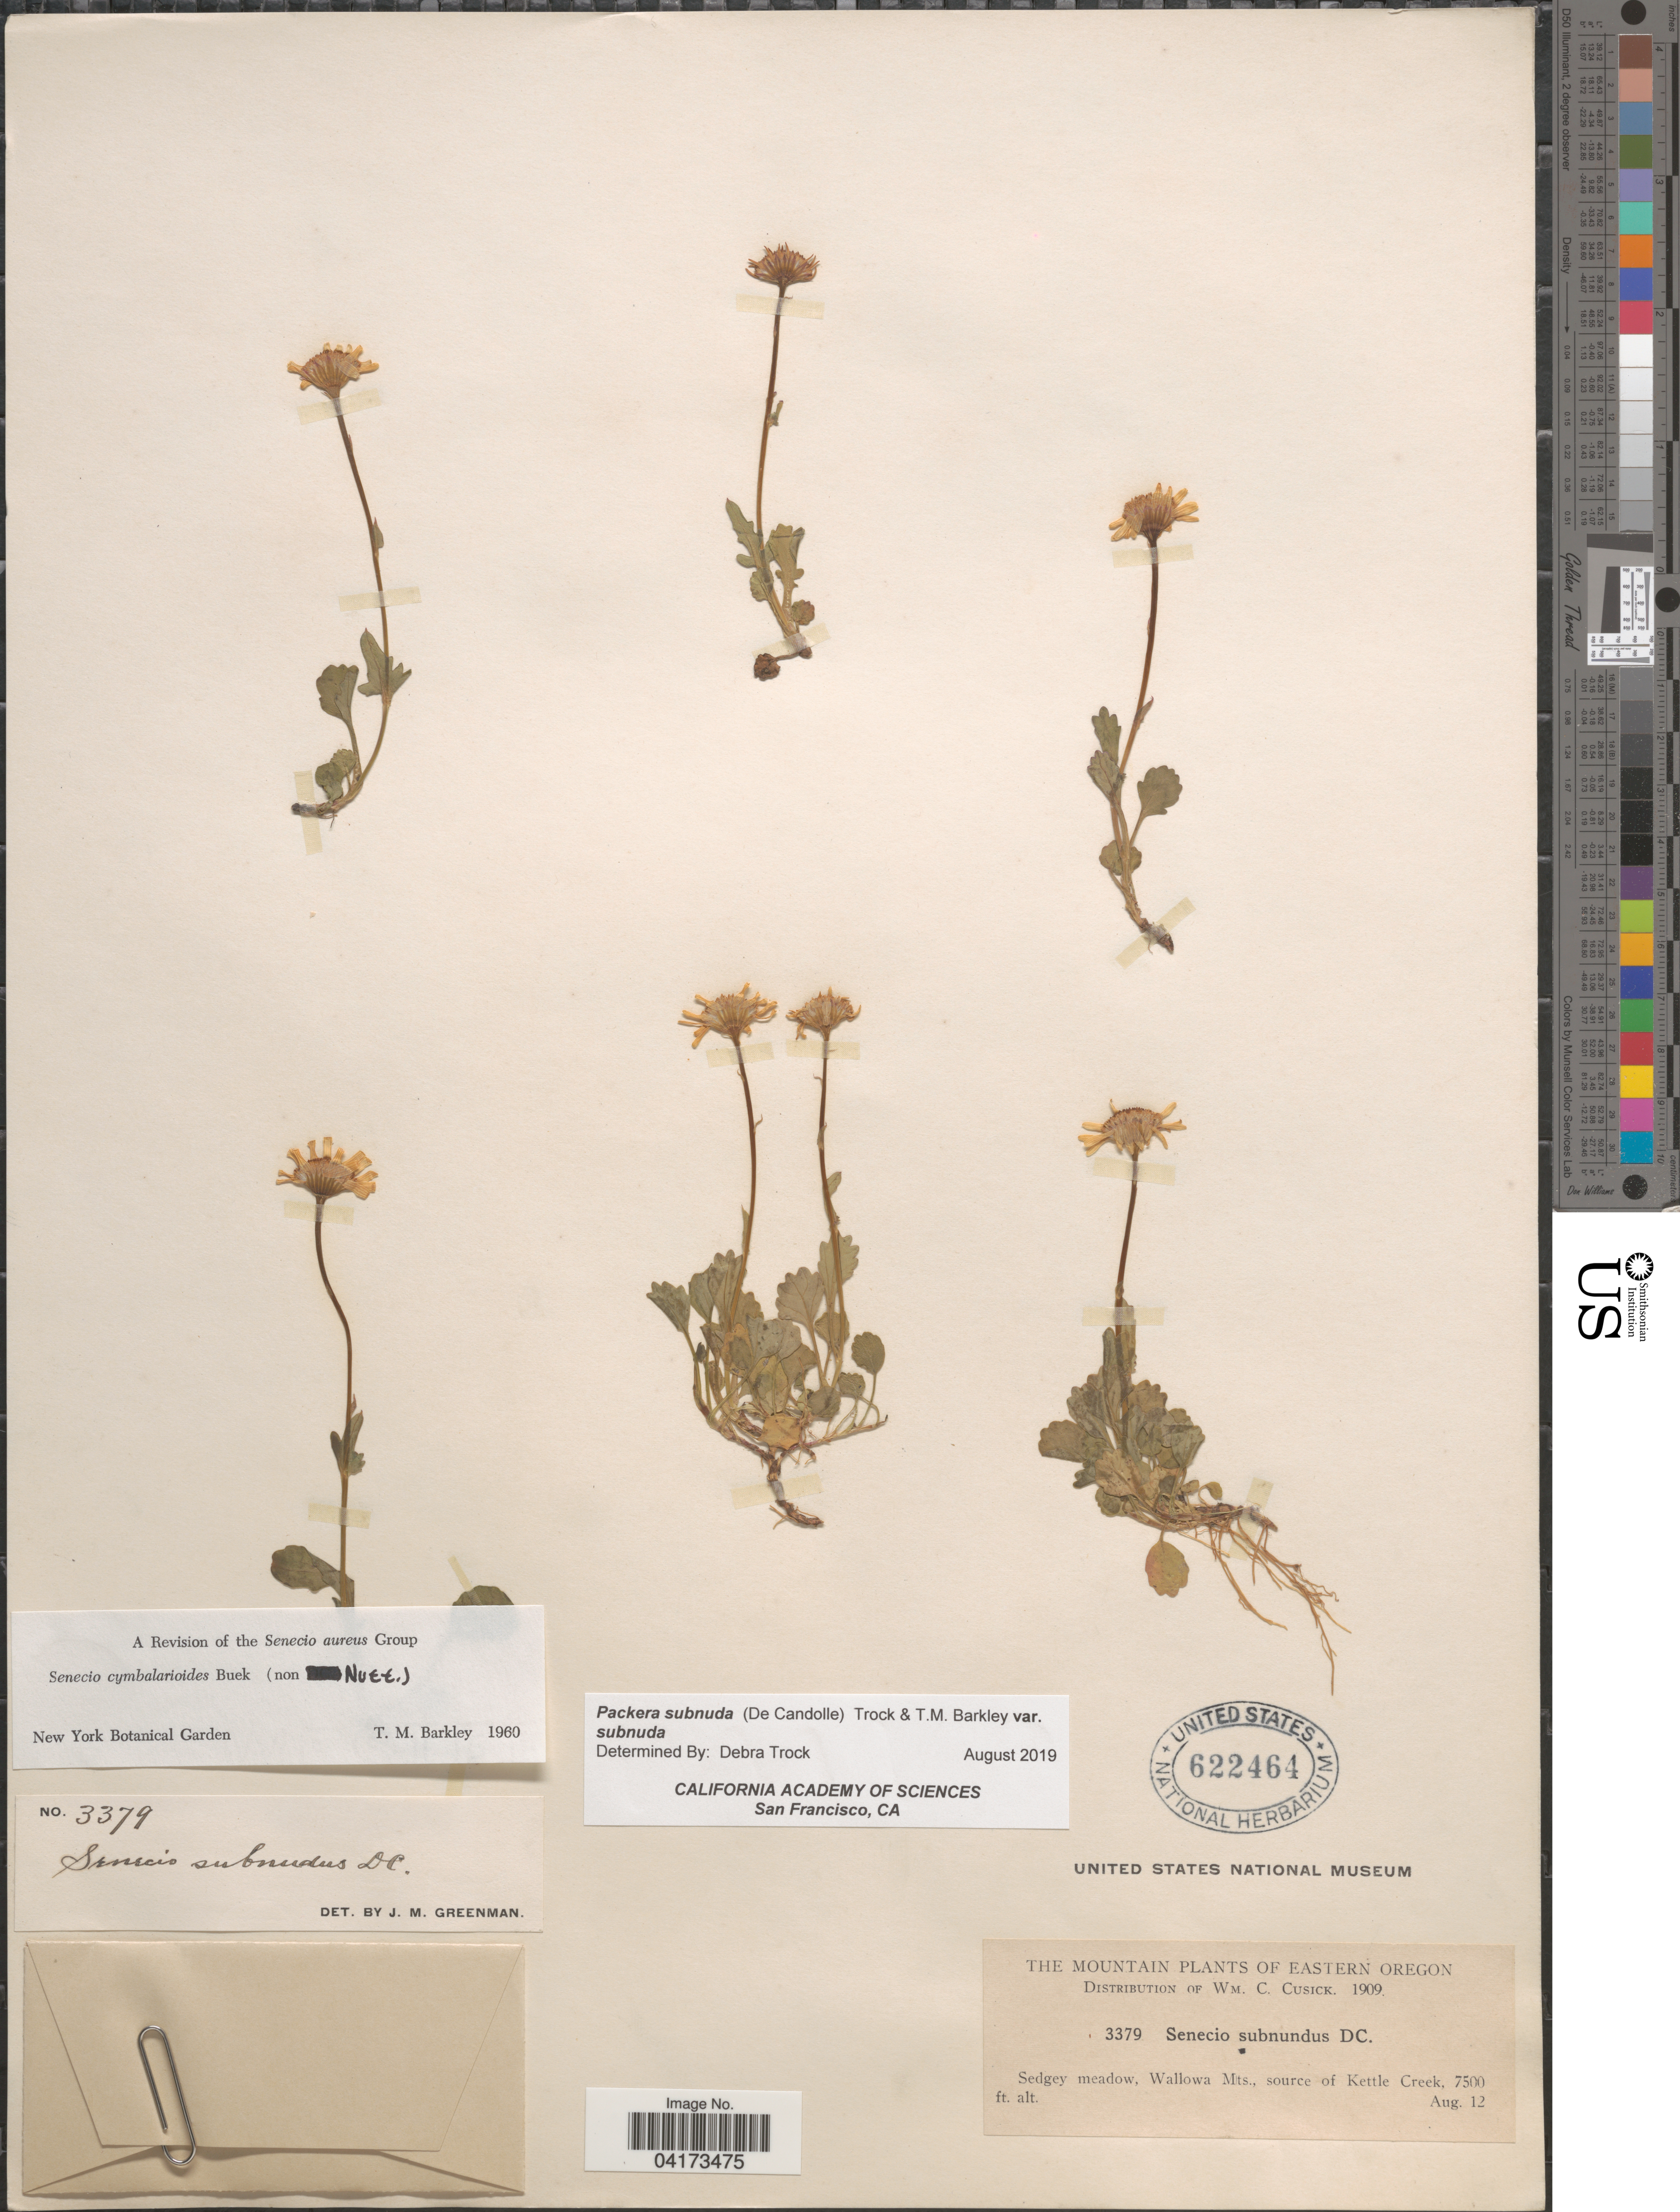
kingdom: Plantae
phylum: Tracheophyta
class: Magnoliopsida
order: Asterales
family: Asteraceae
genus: Packera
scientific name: Packera subnuda var. subnuda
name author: (DC.) Trock & T.M. Barkley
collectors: W. C. Cusick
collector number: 3379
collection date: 1909-08-12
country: United States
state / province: Oregon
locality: Eastern Oregon. Sedgey meadow, Wallowa Mts., source of Kettle Creek.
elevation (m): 2286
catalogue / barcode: US 622464